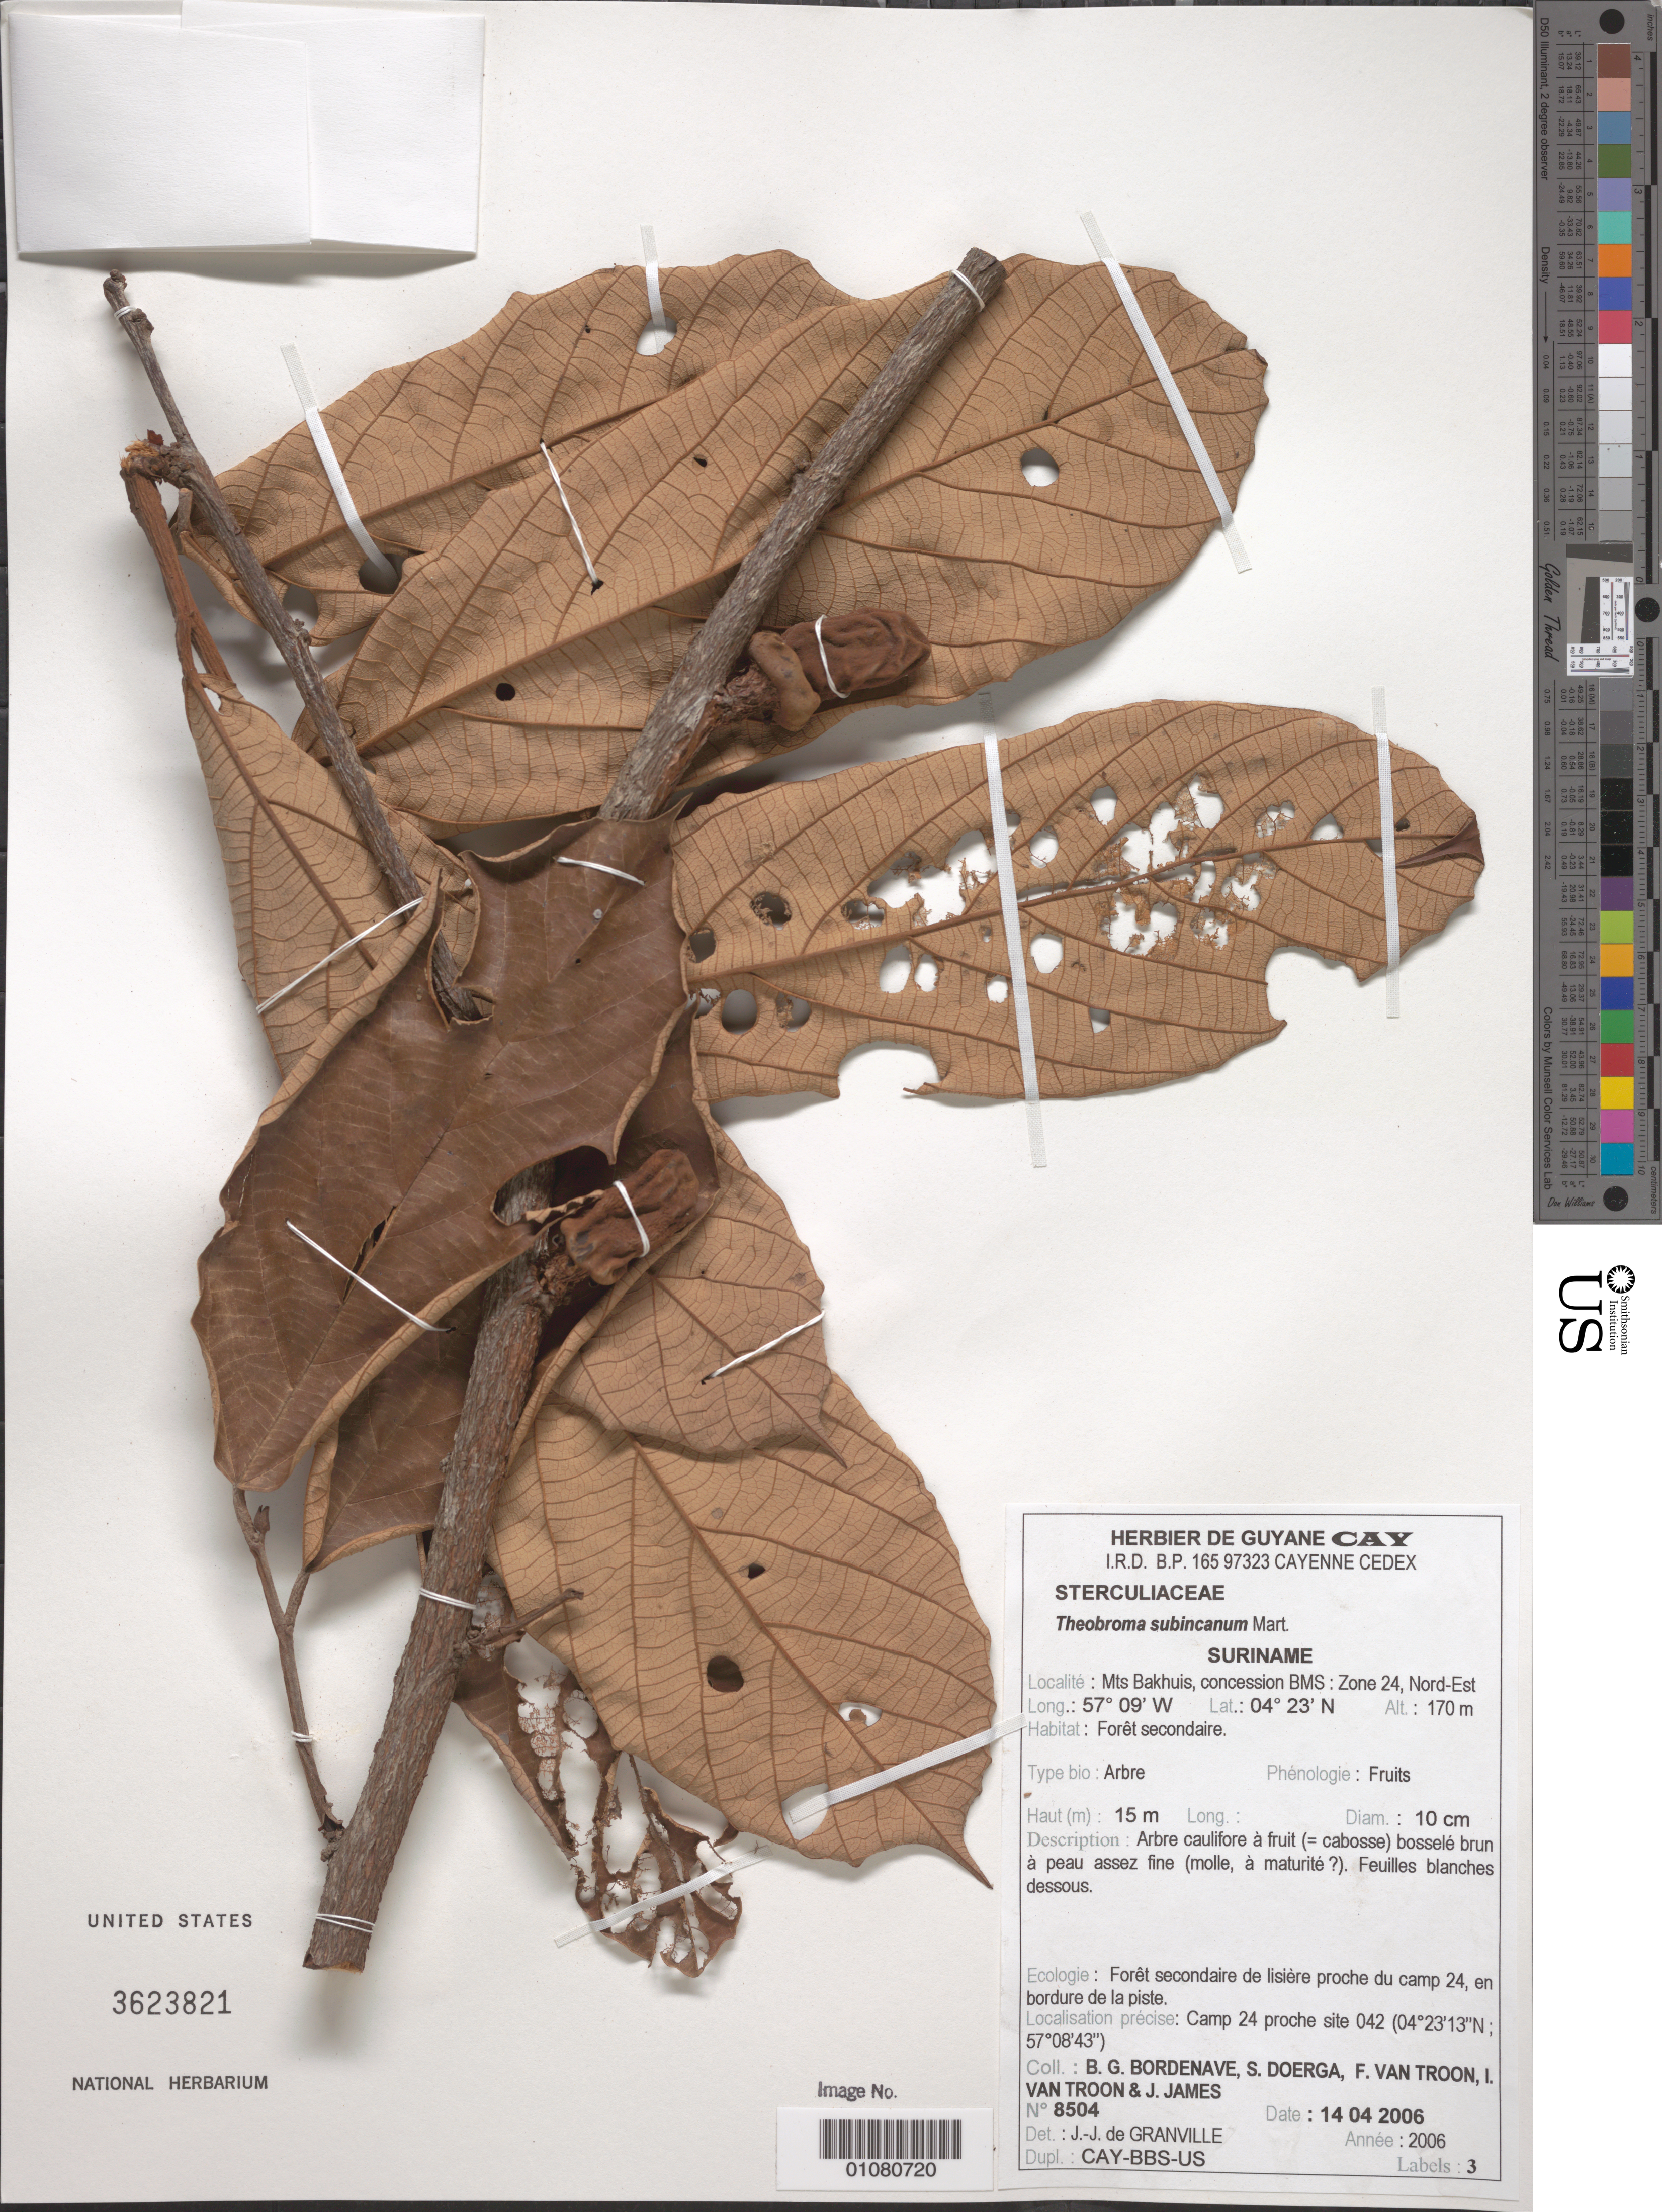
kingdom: Plantae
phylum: Tracheophyta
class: Magnoliopsida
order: Malvales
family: Malvaceae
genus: Theobroma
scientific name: Theobroma subincanum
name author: Mart.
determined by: Granville, J. J. de, (CAY), Institut de Recherche pour le Developpement (IRD) (FRENCH GUIANA)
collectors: B. Bordenave, S. Doerga, F. Van Troon, I. van Troon & J. James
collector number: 8504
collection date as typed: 14-Apr-06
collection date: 2006-04-14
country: Suriname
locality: Mts. Bakhuis, concession BMS: zone 24, nord-est. Camp 24 proche site 42 (4º23'13"N; 57º08'43"W)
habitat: Forêt secondaire de lisière proche du camp 24, en bordure de la piste.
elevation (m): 170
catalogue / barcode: US 3623821